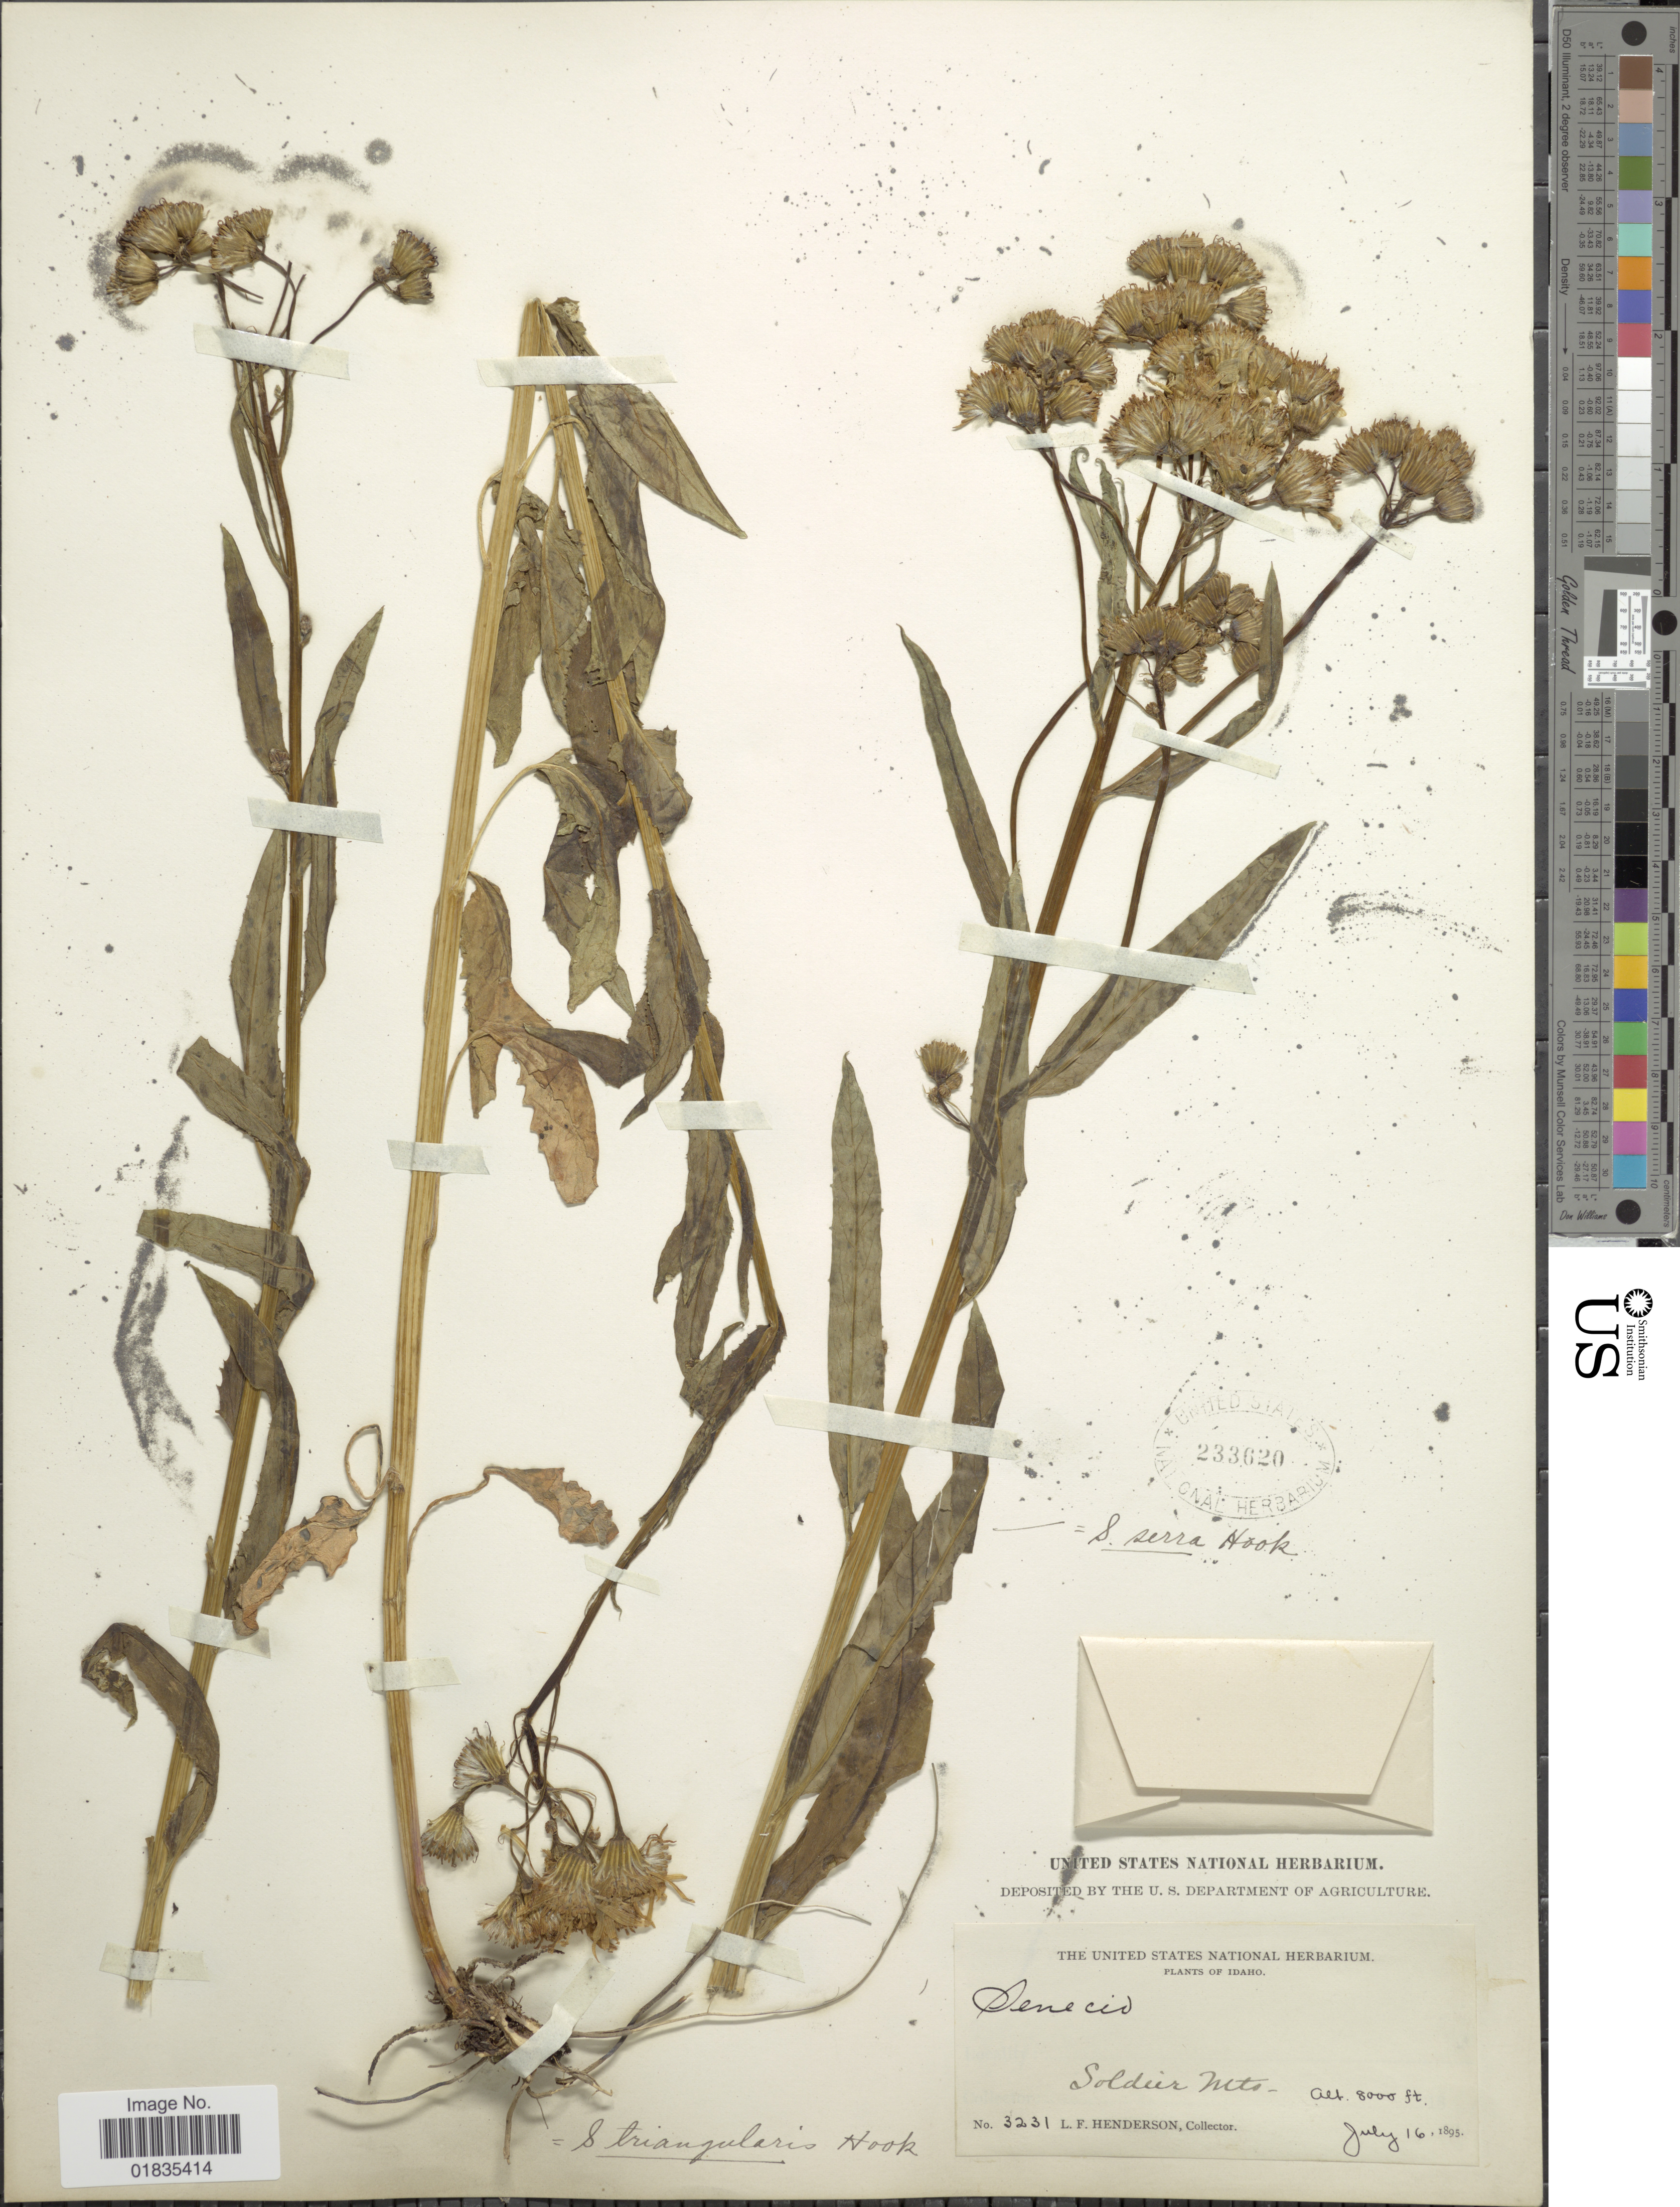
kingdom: Plantae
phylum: Tracheophyta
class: Magnoliopsida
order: Asterales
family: Asteraceae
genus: Senecio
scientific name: Senecio triangularis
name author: Hook.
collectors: L. Henderson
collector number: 3231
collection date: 1895-07-16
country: United States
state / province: Idaho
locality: Soldier Mts.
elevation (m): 2438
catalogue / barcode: US 233620